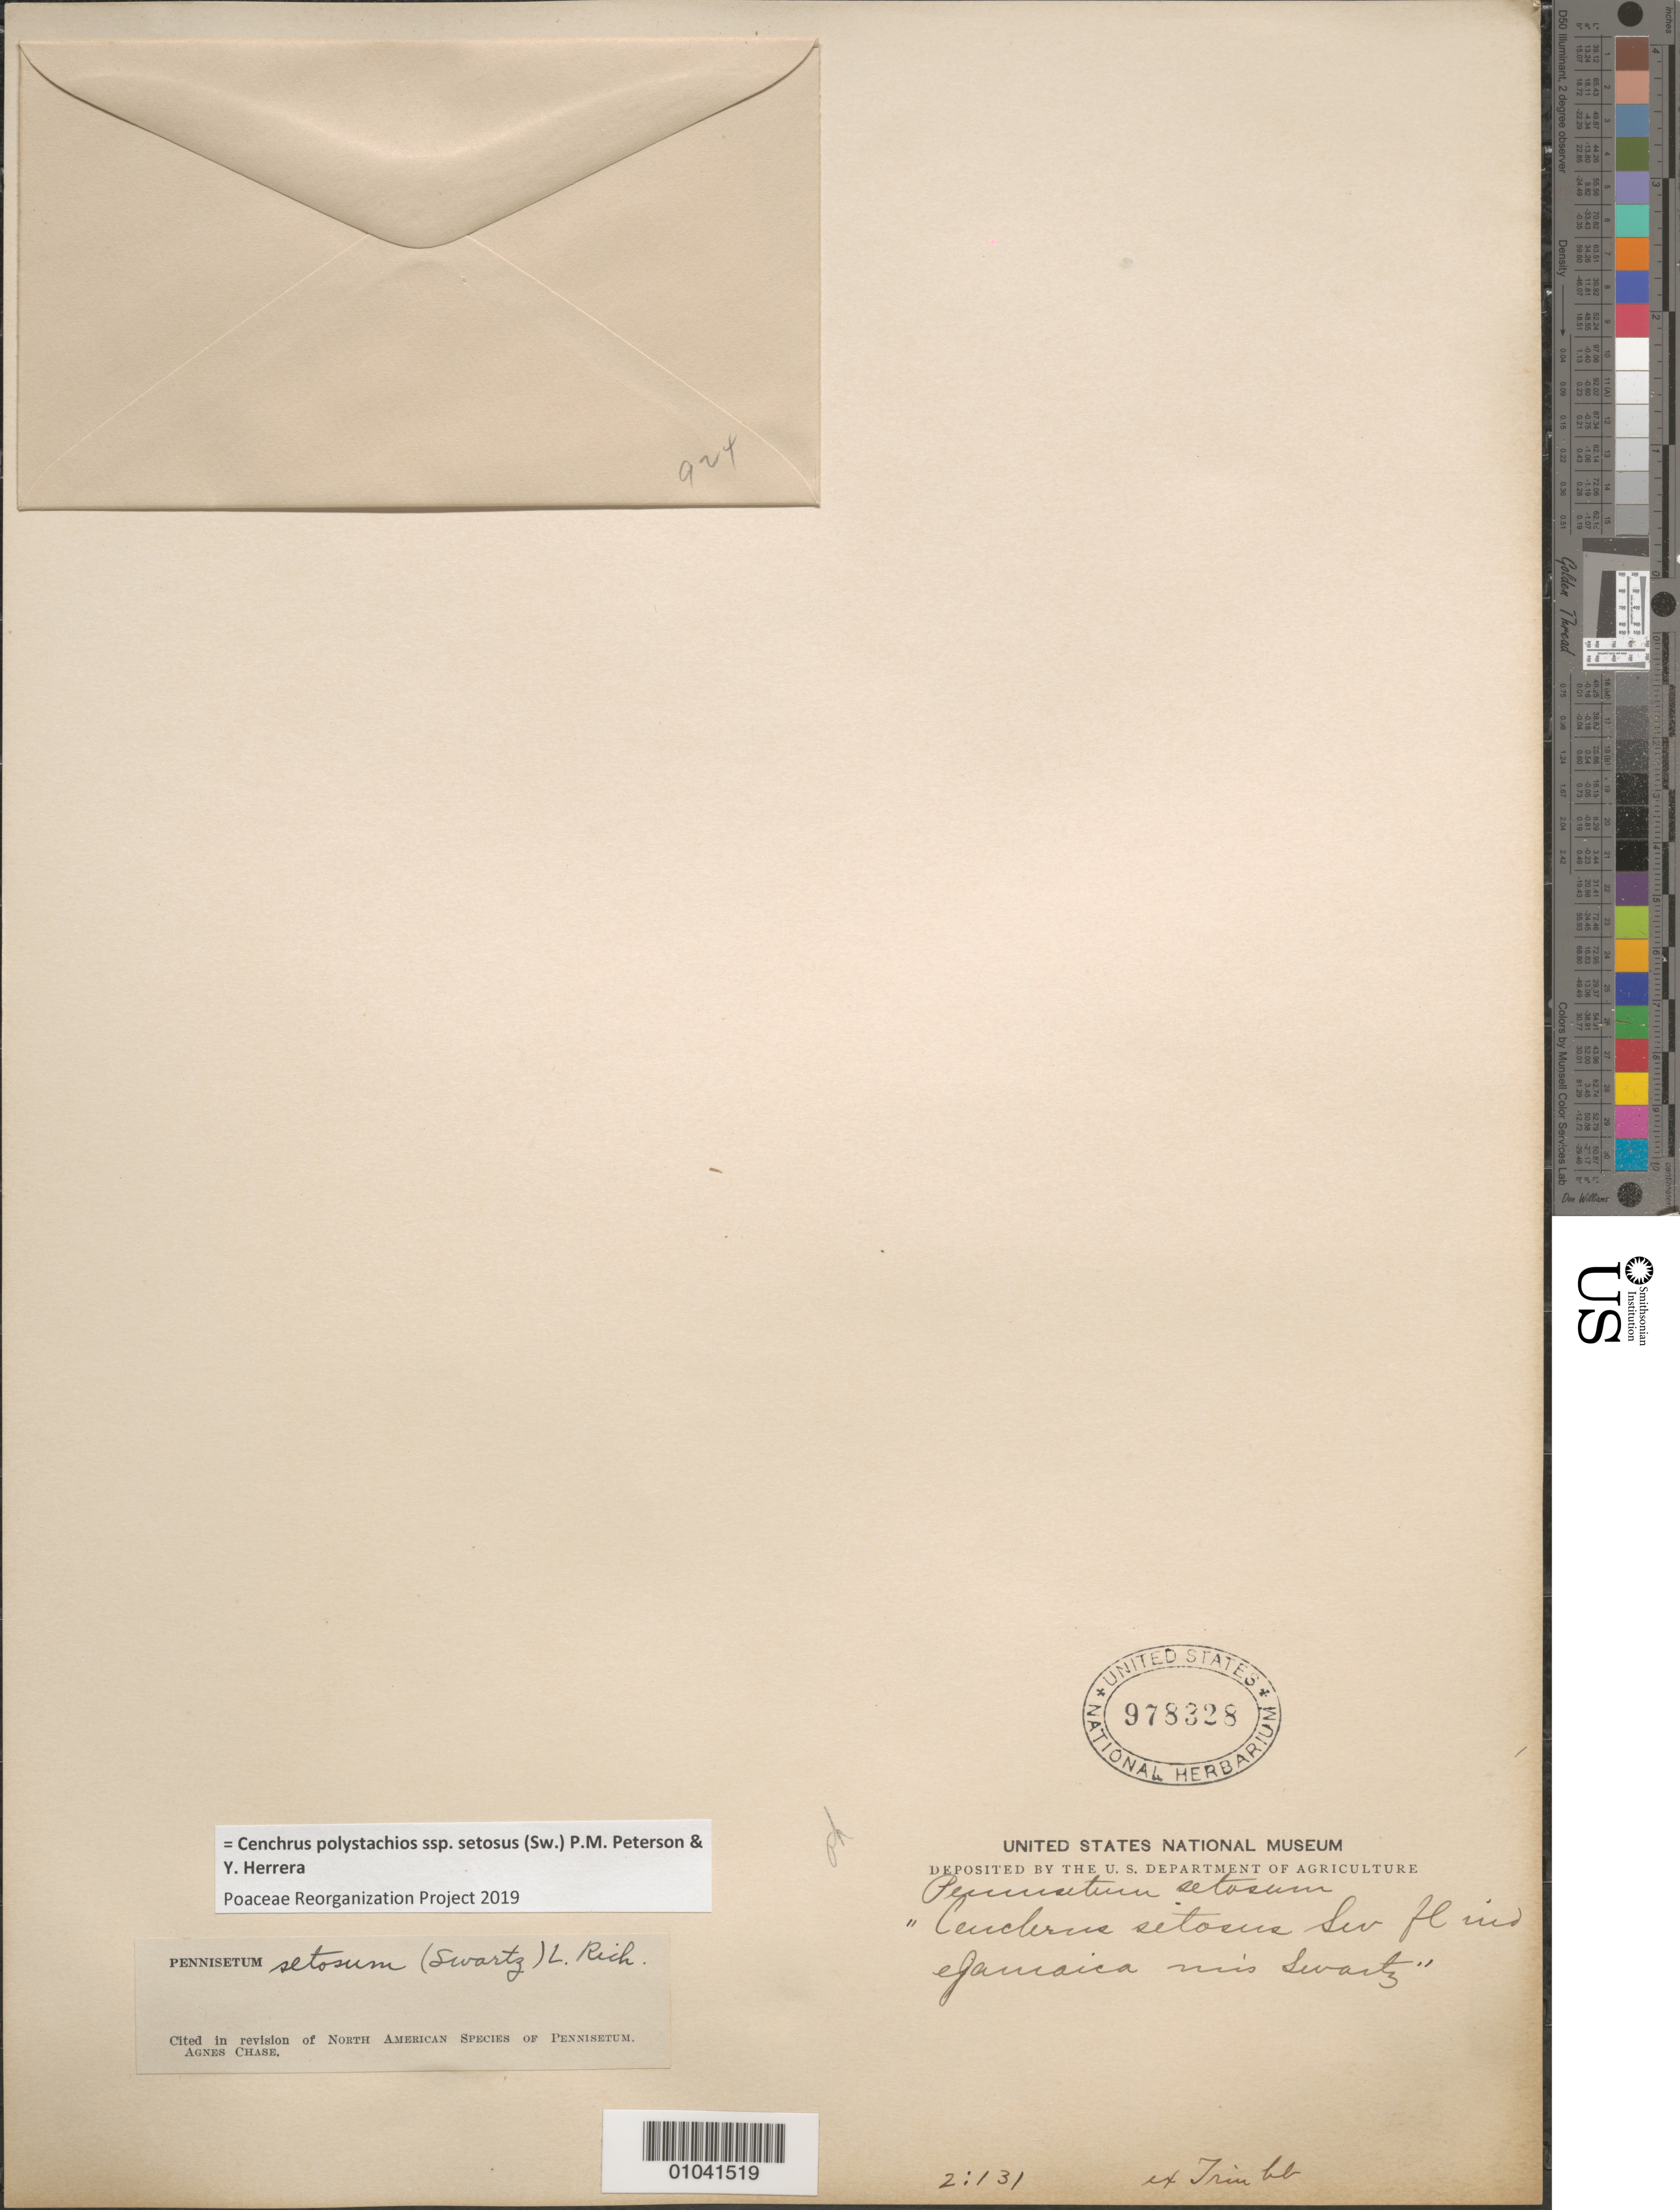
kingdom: Plantae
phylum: Tracheophyta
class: Liliopsida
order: Poales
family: Poaceae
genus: Cenchrus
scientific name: Cenchrus polystachios subsp. setosus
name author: (Sw.) P.M. Peterson & Y. Herrera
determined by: Poaceae Reorganization Project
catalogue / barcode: US 978328